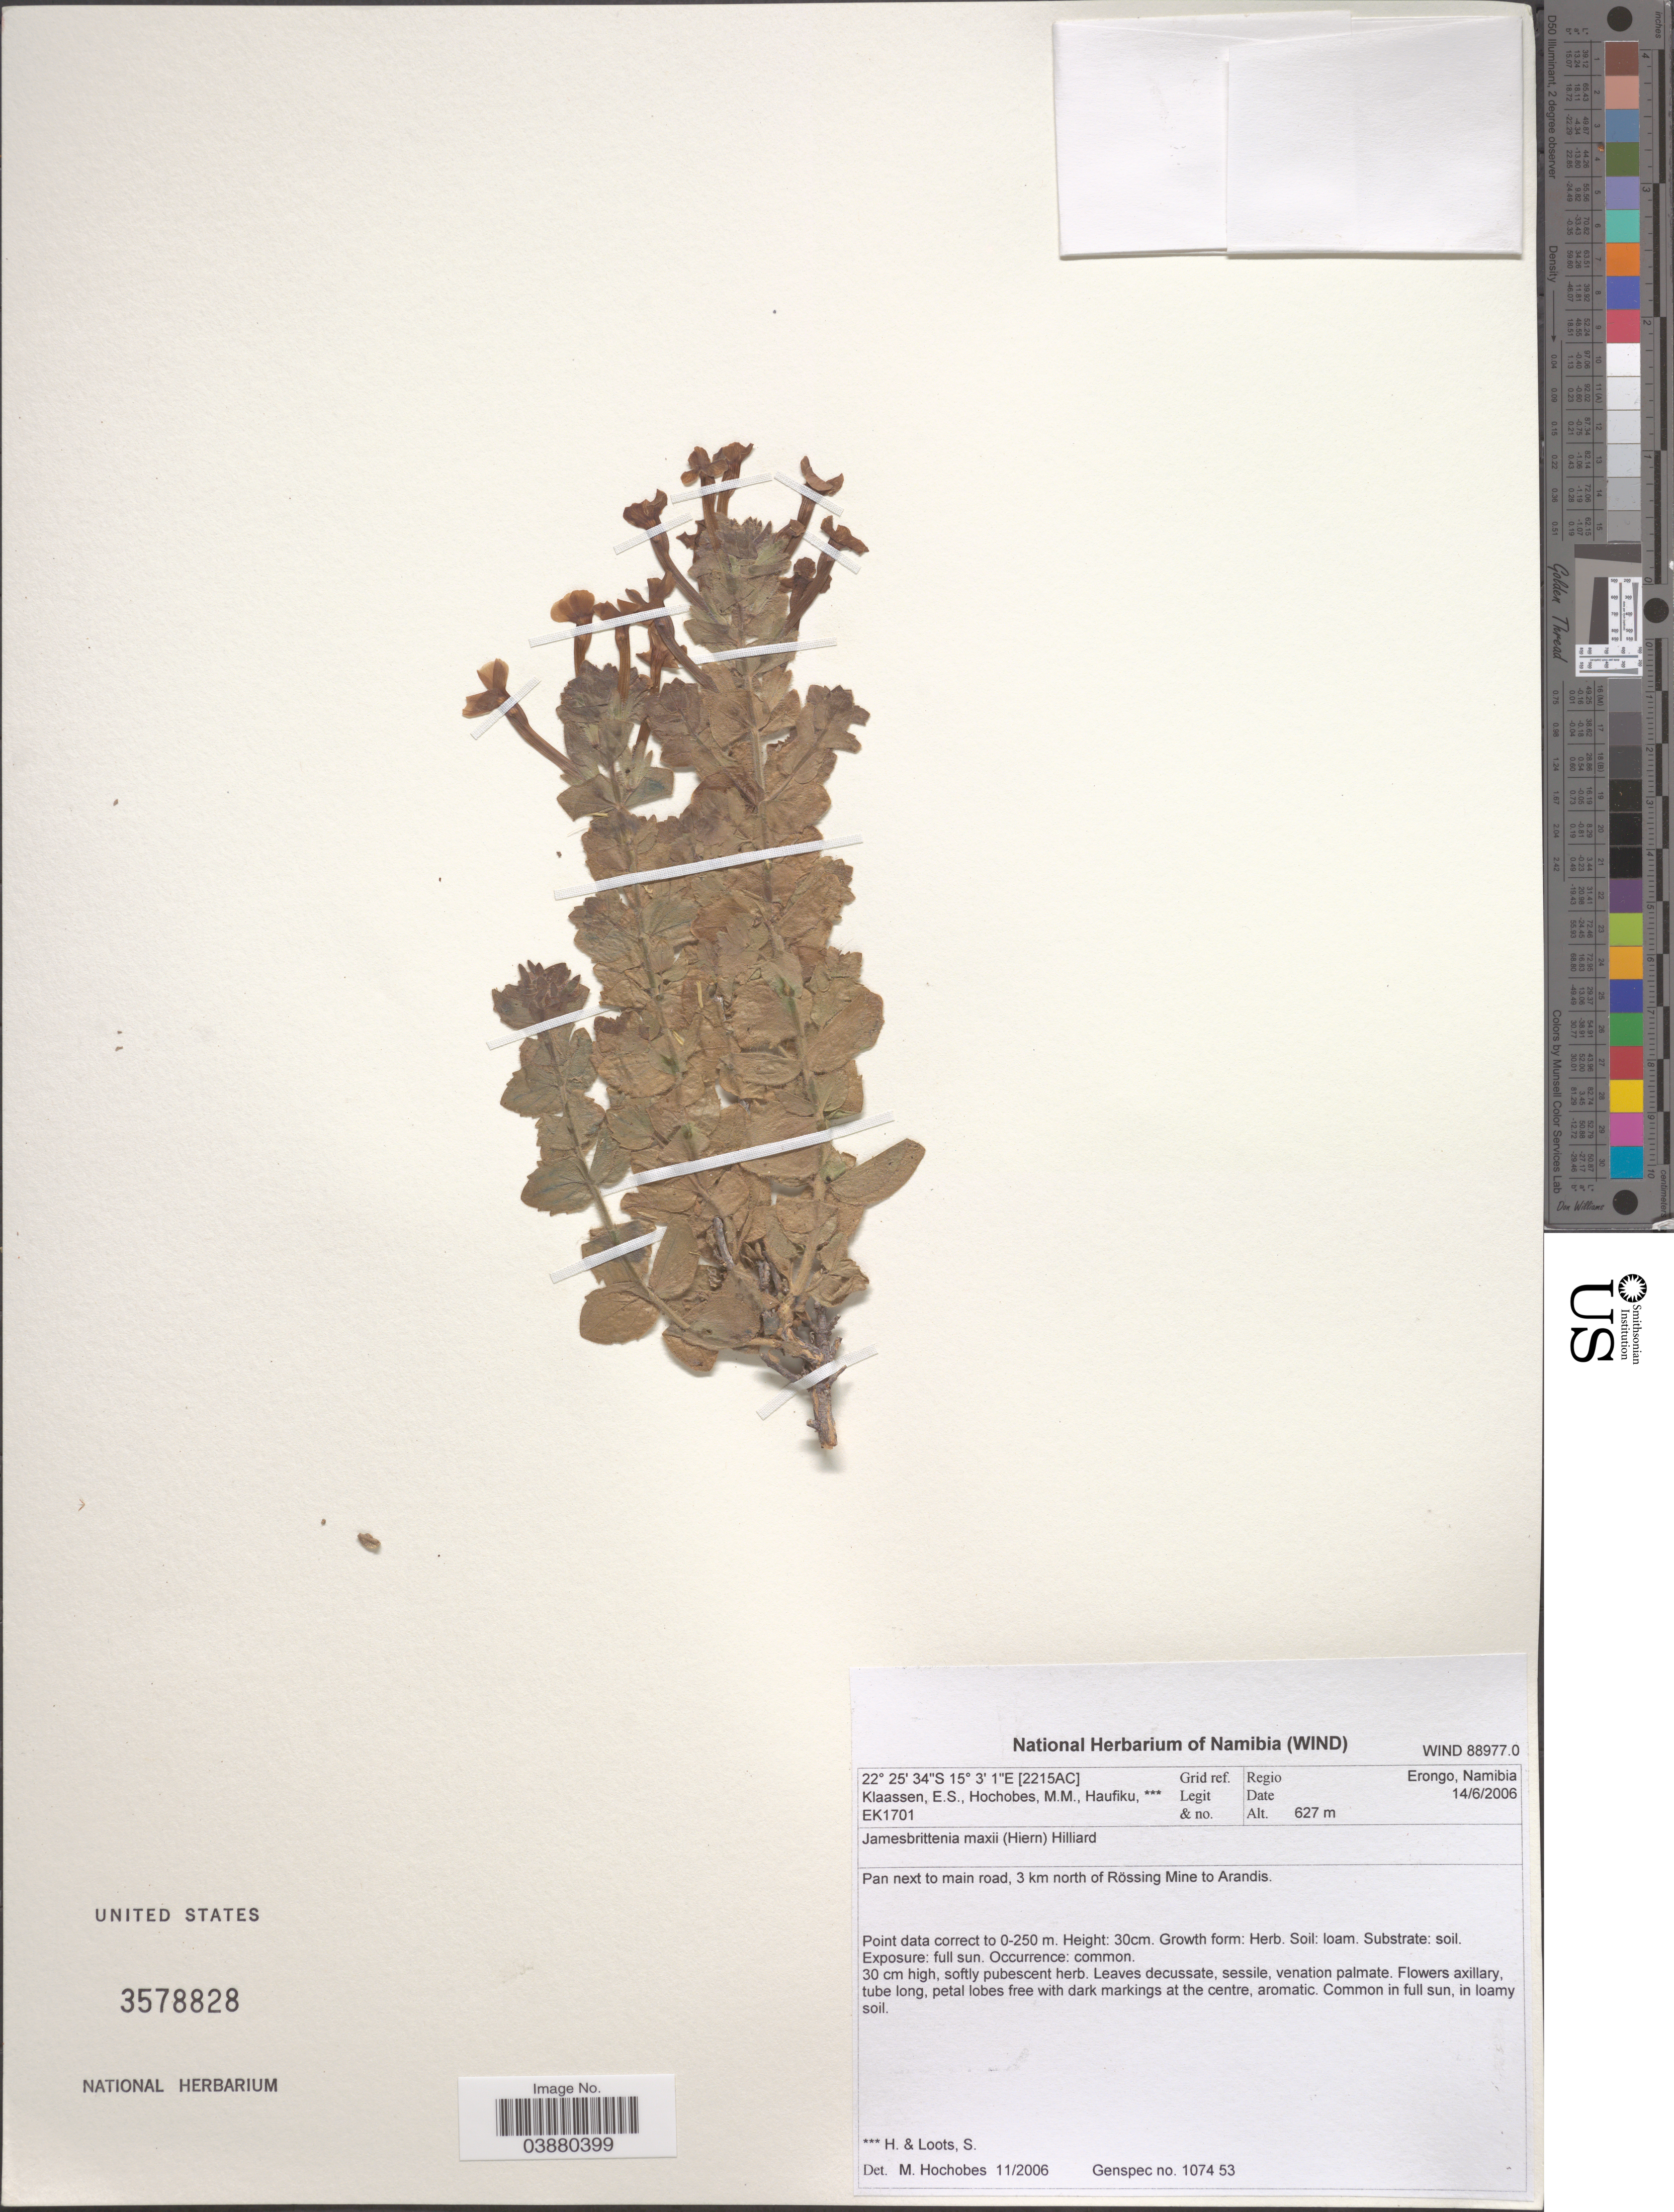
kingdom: Plantae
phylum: Tracheophyta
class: Magnoliopsida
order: Lamiales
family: Scrophulariaceae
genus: Jamesbrittenia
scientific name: Jamesbrittenia maxii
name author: (Hiern) Hilliard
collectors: E. S. Klaassen, M. Hochobes, H. Haufiku & S. Loots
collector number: EK1701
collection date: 2006-06-14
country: Namibia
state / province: Erongo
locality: [2215AC] Grid ref. Regio Erongo. Pan next to main road, 3 km north of Rössing Mine to Arandis.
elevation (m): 627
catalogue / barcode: US 3578828